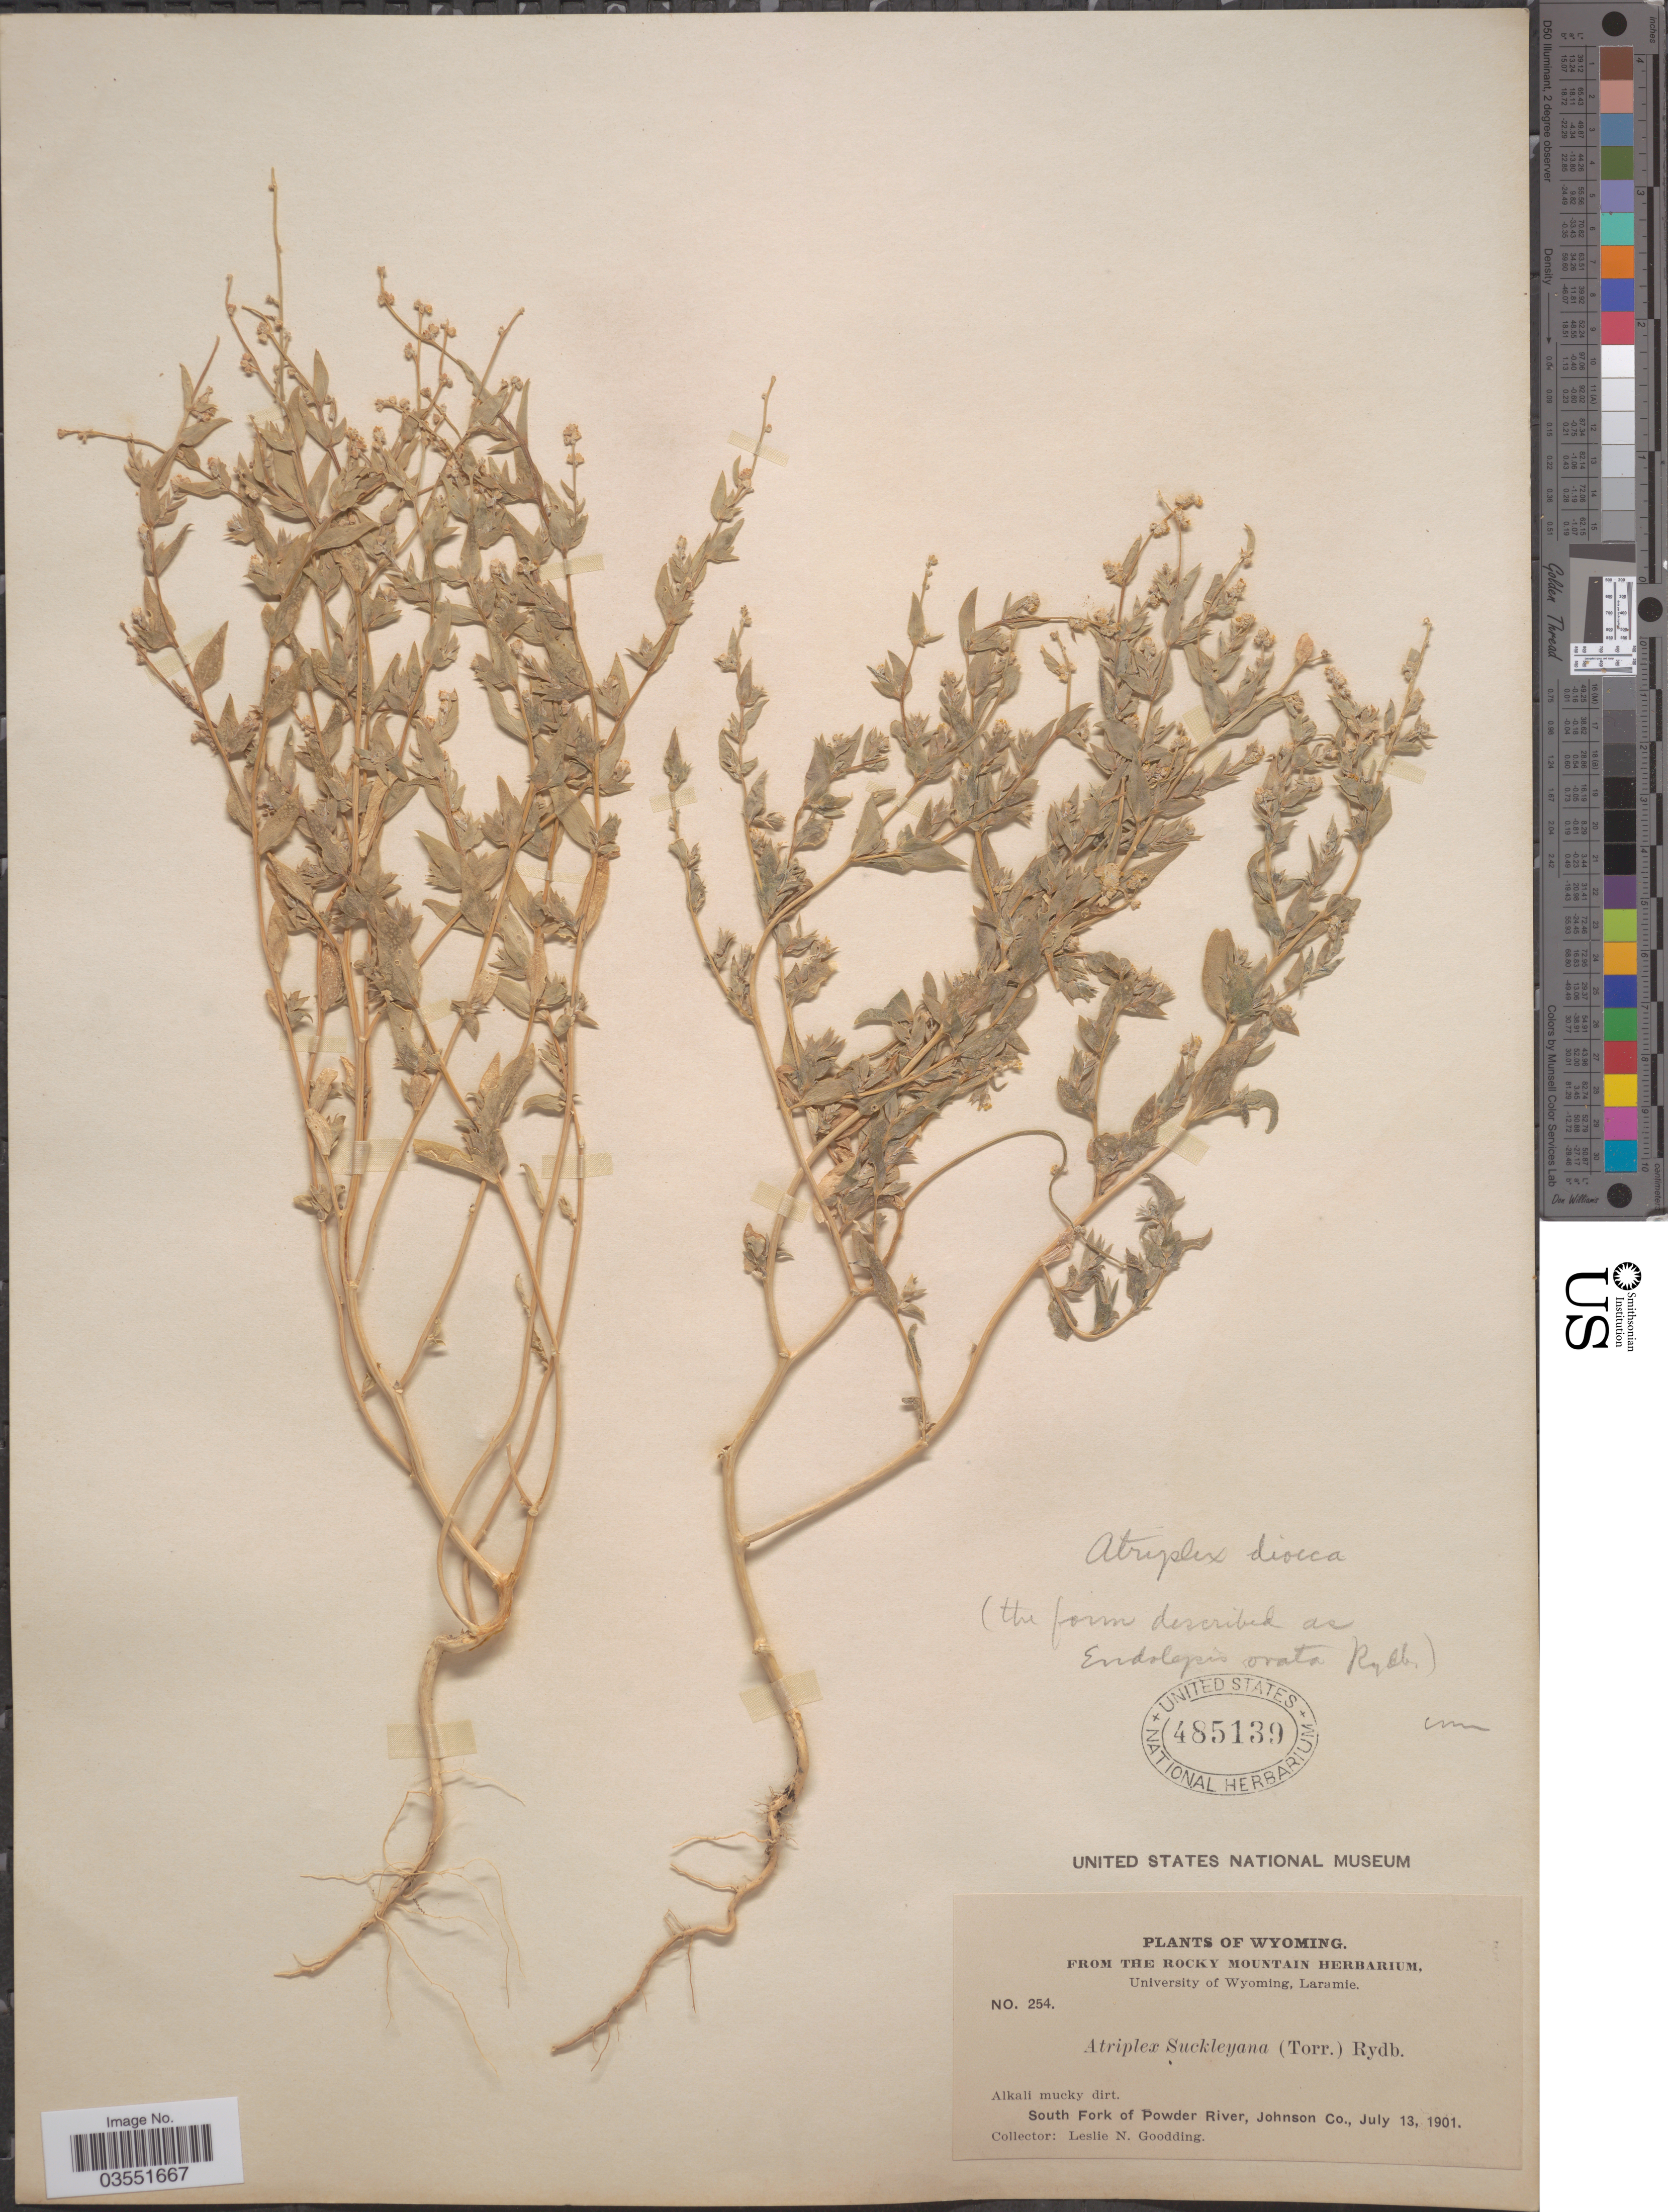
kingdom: Plantae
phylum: Tracheophyta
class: Magnoliopsida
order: Caryophyllales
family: Amaranthaceae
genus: Stutzia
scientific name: Stutzia dioica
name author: (Nutt.) E.H. Zacharias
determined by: Strong, Mark T., (BOT), Smithsonian Institution - National Museum of Natural History (UNITED STATES)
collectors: L. N. Goodding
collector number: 254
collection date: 1901-07-13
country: United States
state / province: Wyoming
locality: South Fork of Powder River, Johnson Co.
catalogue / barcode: US 485139